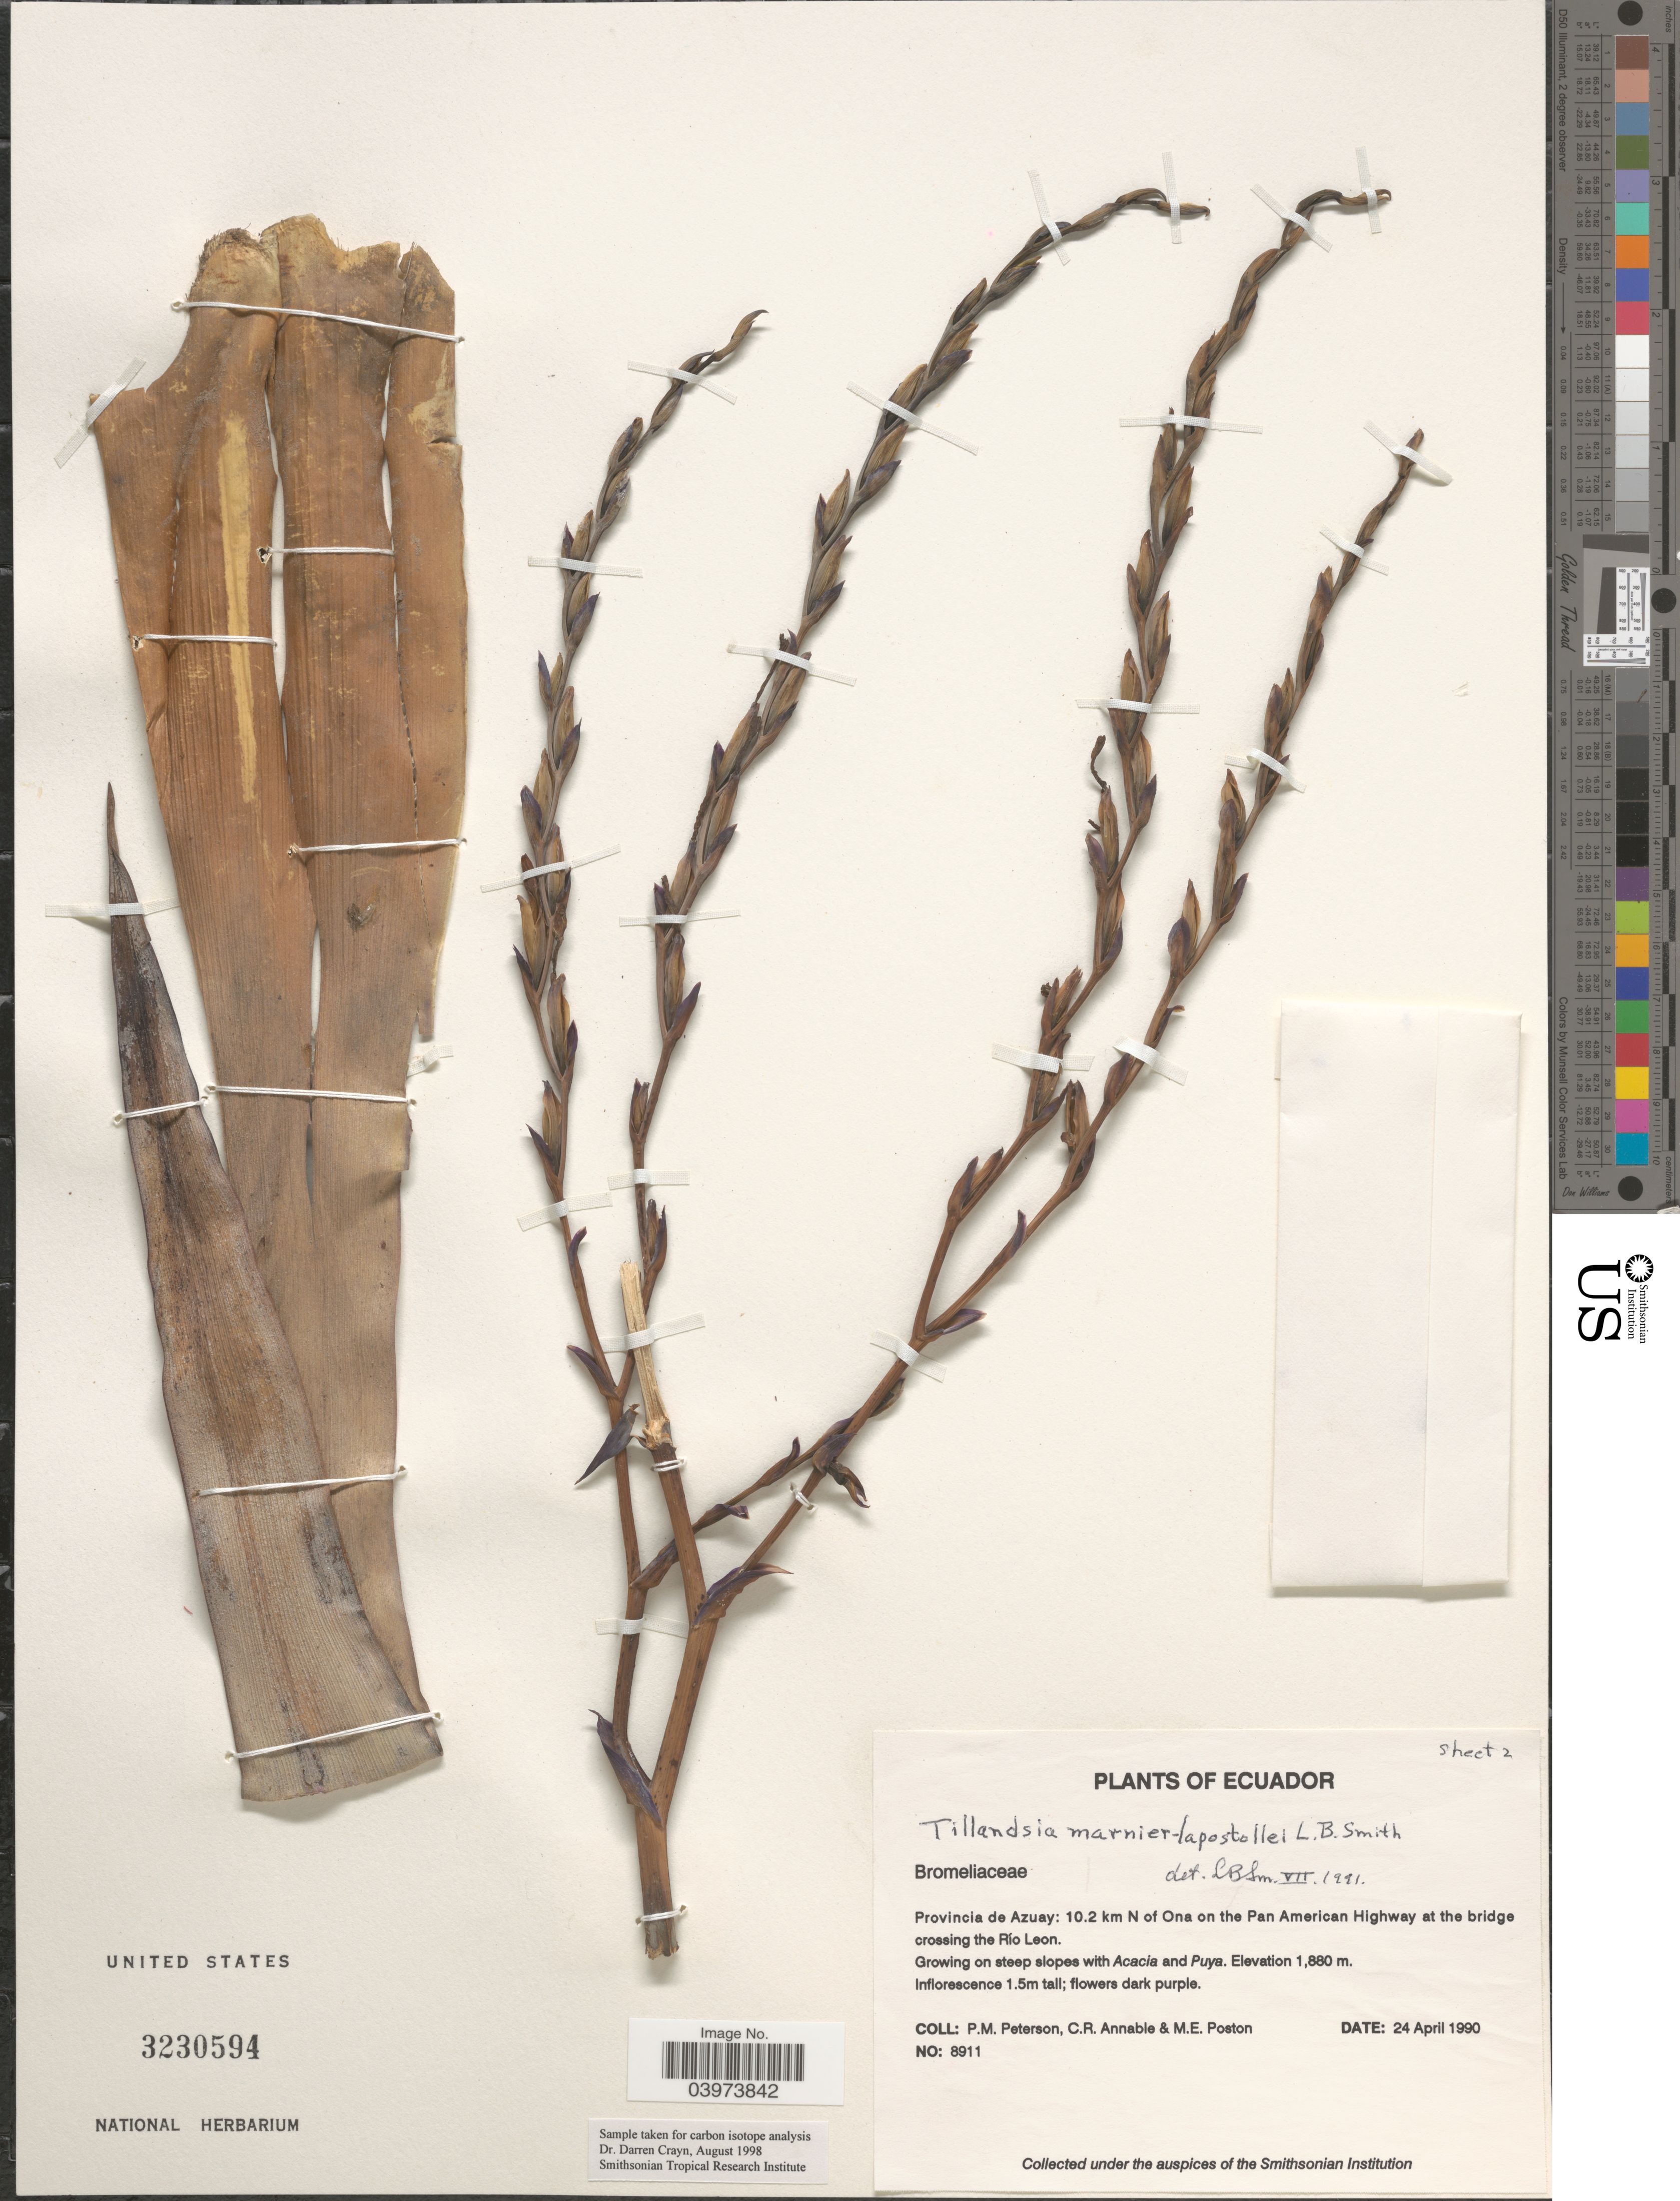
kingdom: Plantae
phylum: Tracheophyta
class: Liliopsida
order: Poales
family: Bromeliaceae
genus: Tillandsia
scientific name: Tillandsia marnieri-lapostollei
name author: Rauh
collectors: P. M. Peterson, C. R. Annable & M. Poston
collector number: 8911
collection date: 1990-04-24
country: Ecuador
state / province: Azuay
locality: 10.2 km N of Ona on the Pan American Highway at the bridge crossing the Río Leon. On steep slopes.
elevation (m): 1880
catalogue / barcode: US 3230594